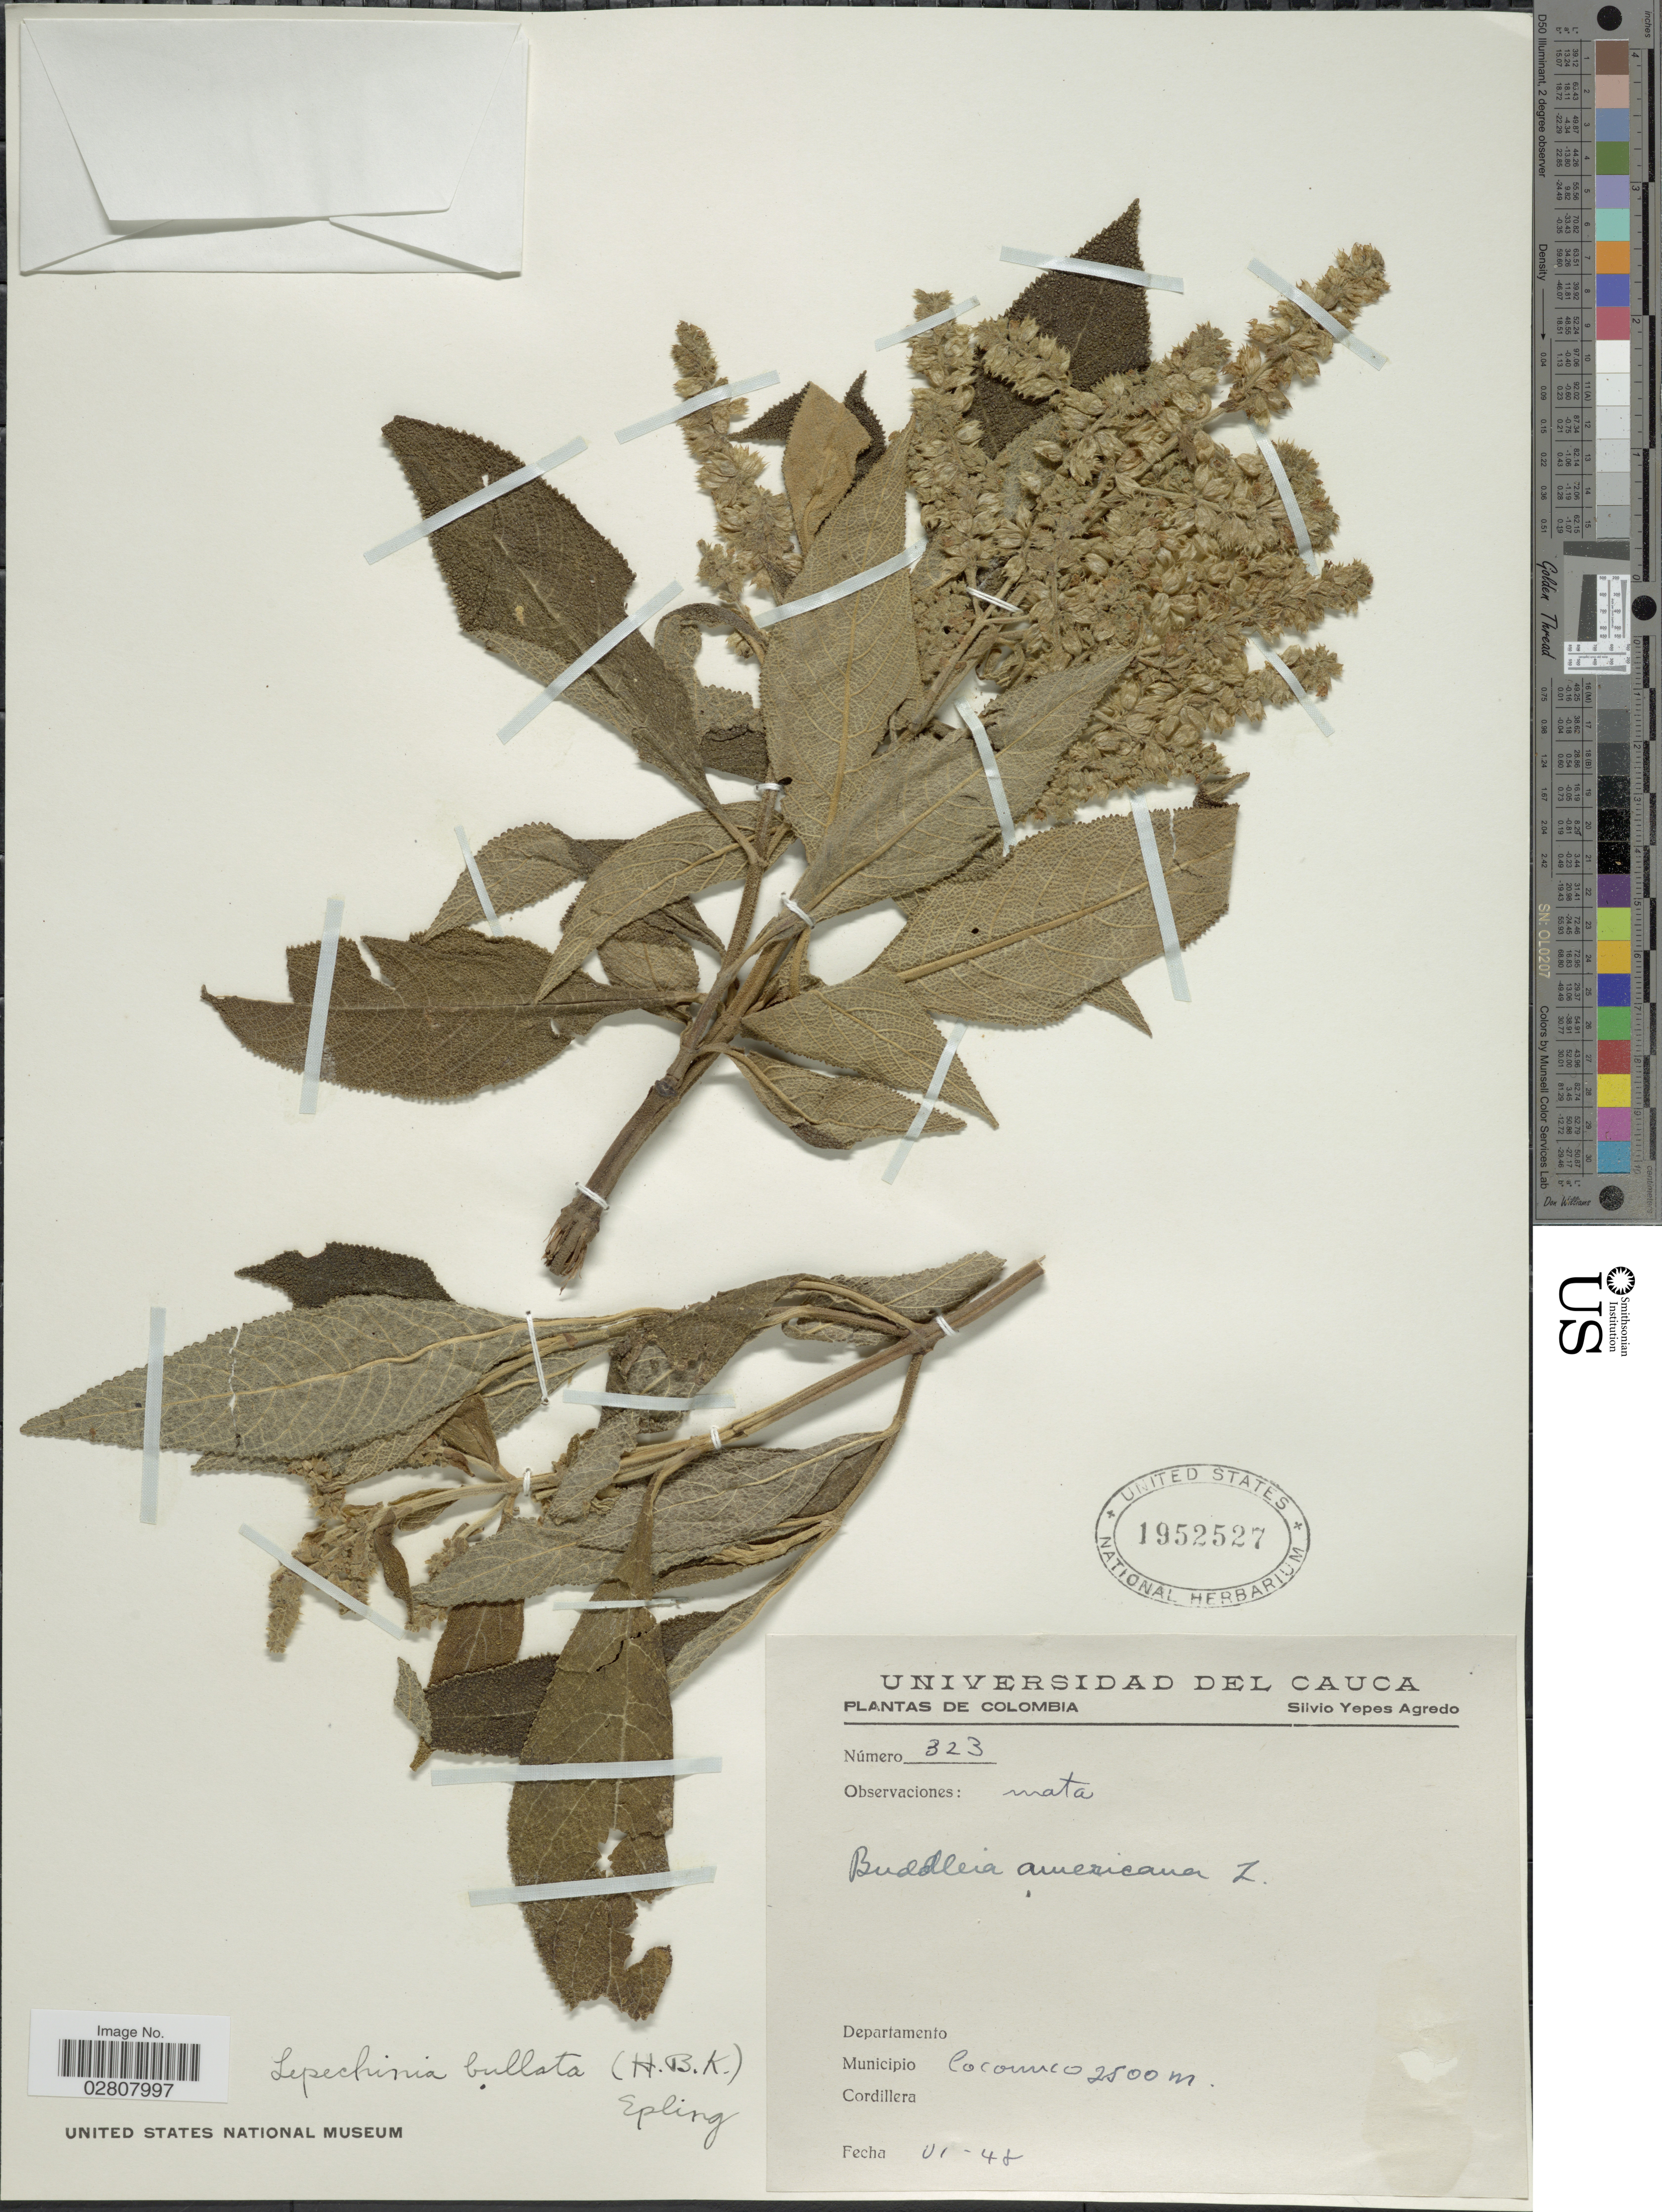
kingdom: Plantae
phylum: Tracheophyta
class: Magnoliopsida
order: Lamiales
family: Lamiaceae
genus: Lepechinia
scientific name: Lepechinia bullata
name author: (Kunth) Epling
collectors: S. Yepes-Agredo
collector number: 323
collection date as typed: Transcribed d/m/y: /6/48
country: Colombia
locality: Municipio Coconico, Cordillera.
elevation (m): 2500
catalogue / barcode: US 1952527